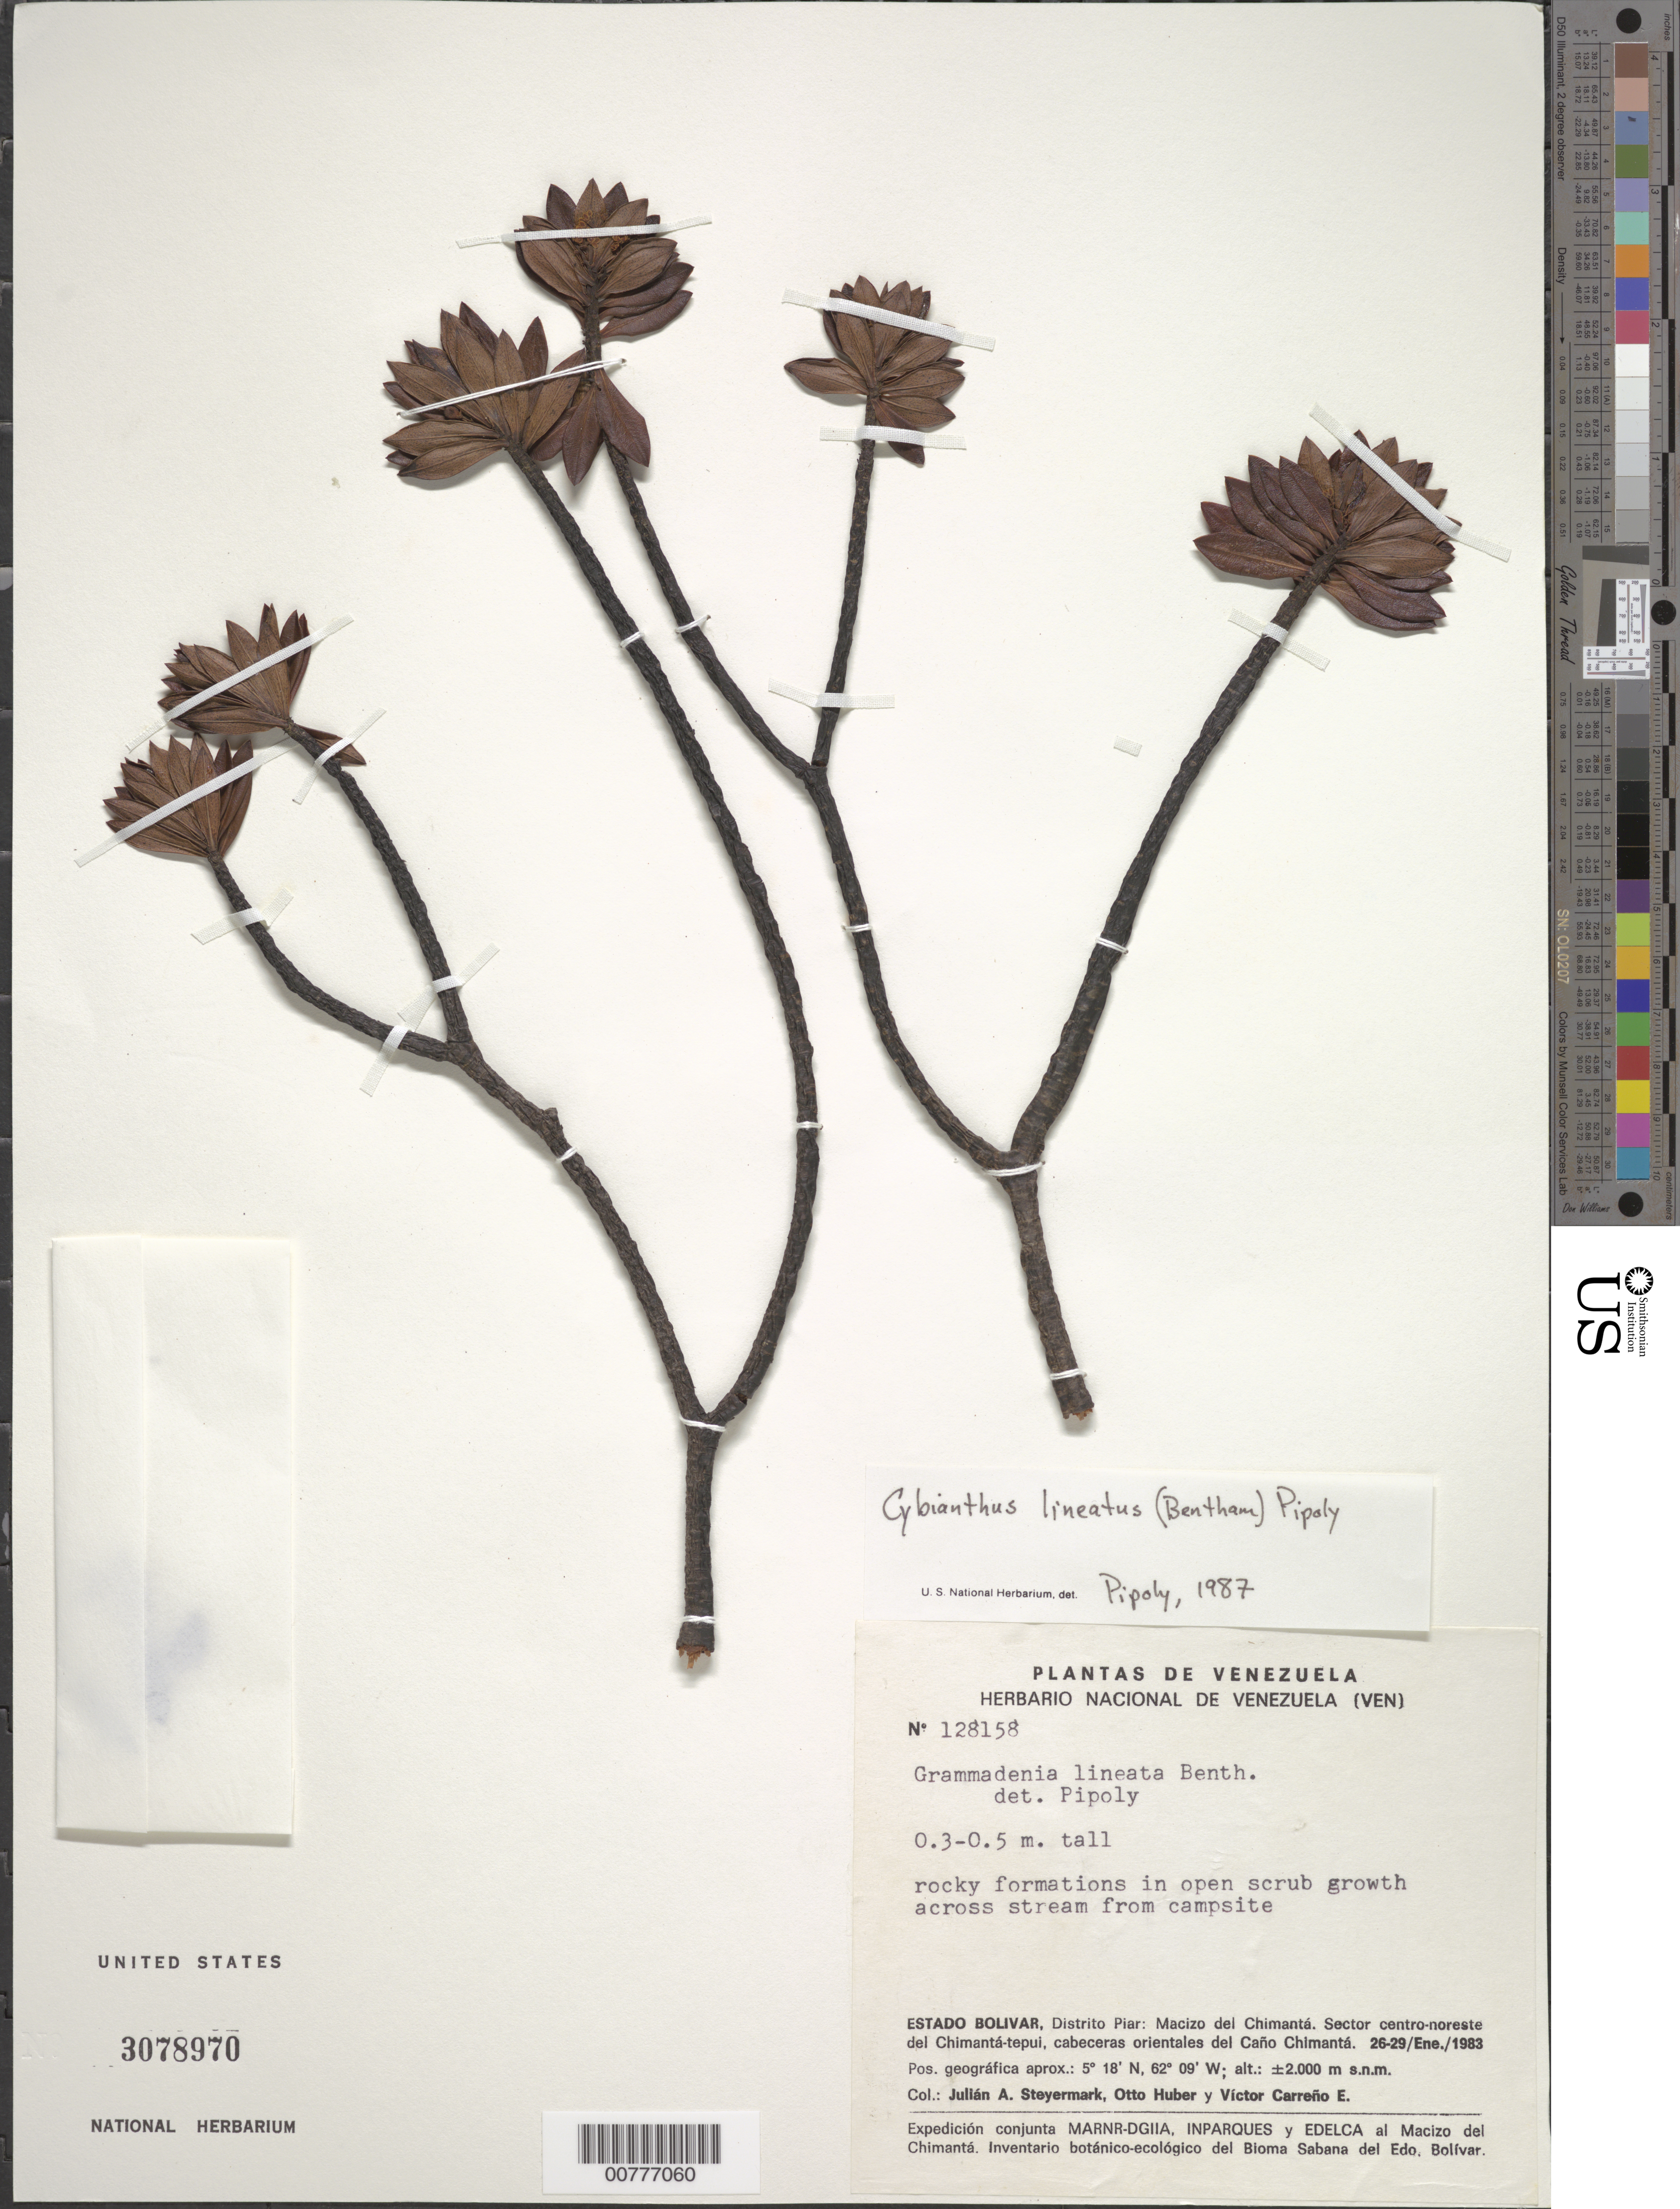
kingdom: Plantae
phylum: Tracheophyta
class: Magnoliopsida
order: Ericales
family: Primulaceae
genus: Cybianthus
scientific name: Cybianthus lineatus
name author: (Benth.) Pipoly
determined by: Pipoly, J. J., III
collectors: J. Steyermark, O. Huber & V. Carreño E.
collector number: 128158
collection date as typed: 26-Jan-83 to 29-Jan-83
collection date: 1983-01-26/1983-01-29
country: Venezuela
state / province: Bolívar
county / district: Piar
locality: Macizo del Chimantá, sector centro-noreste del Chimantá-tepuí, cabeceras orientales del Caño Chimantá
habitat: Rocky formations in open scrub growth across stream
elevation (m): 2000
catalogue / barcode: US 3078970